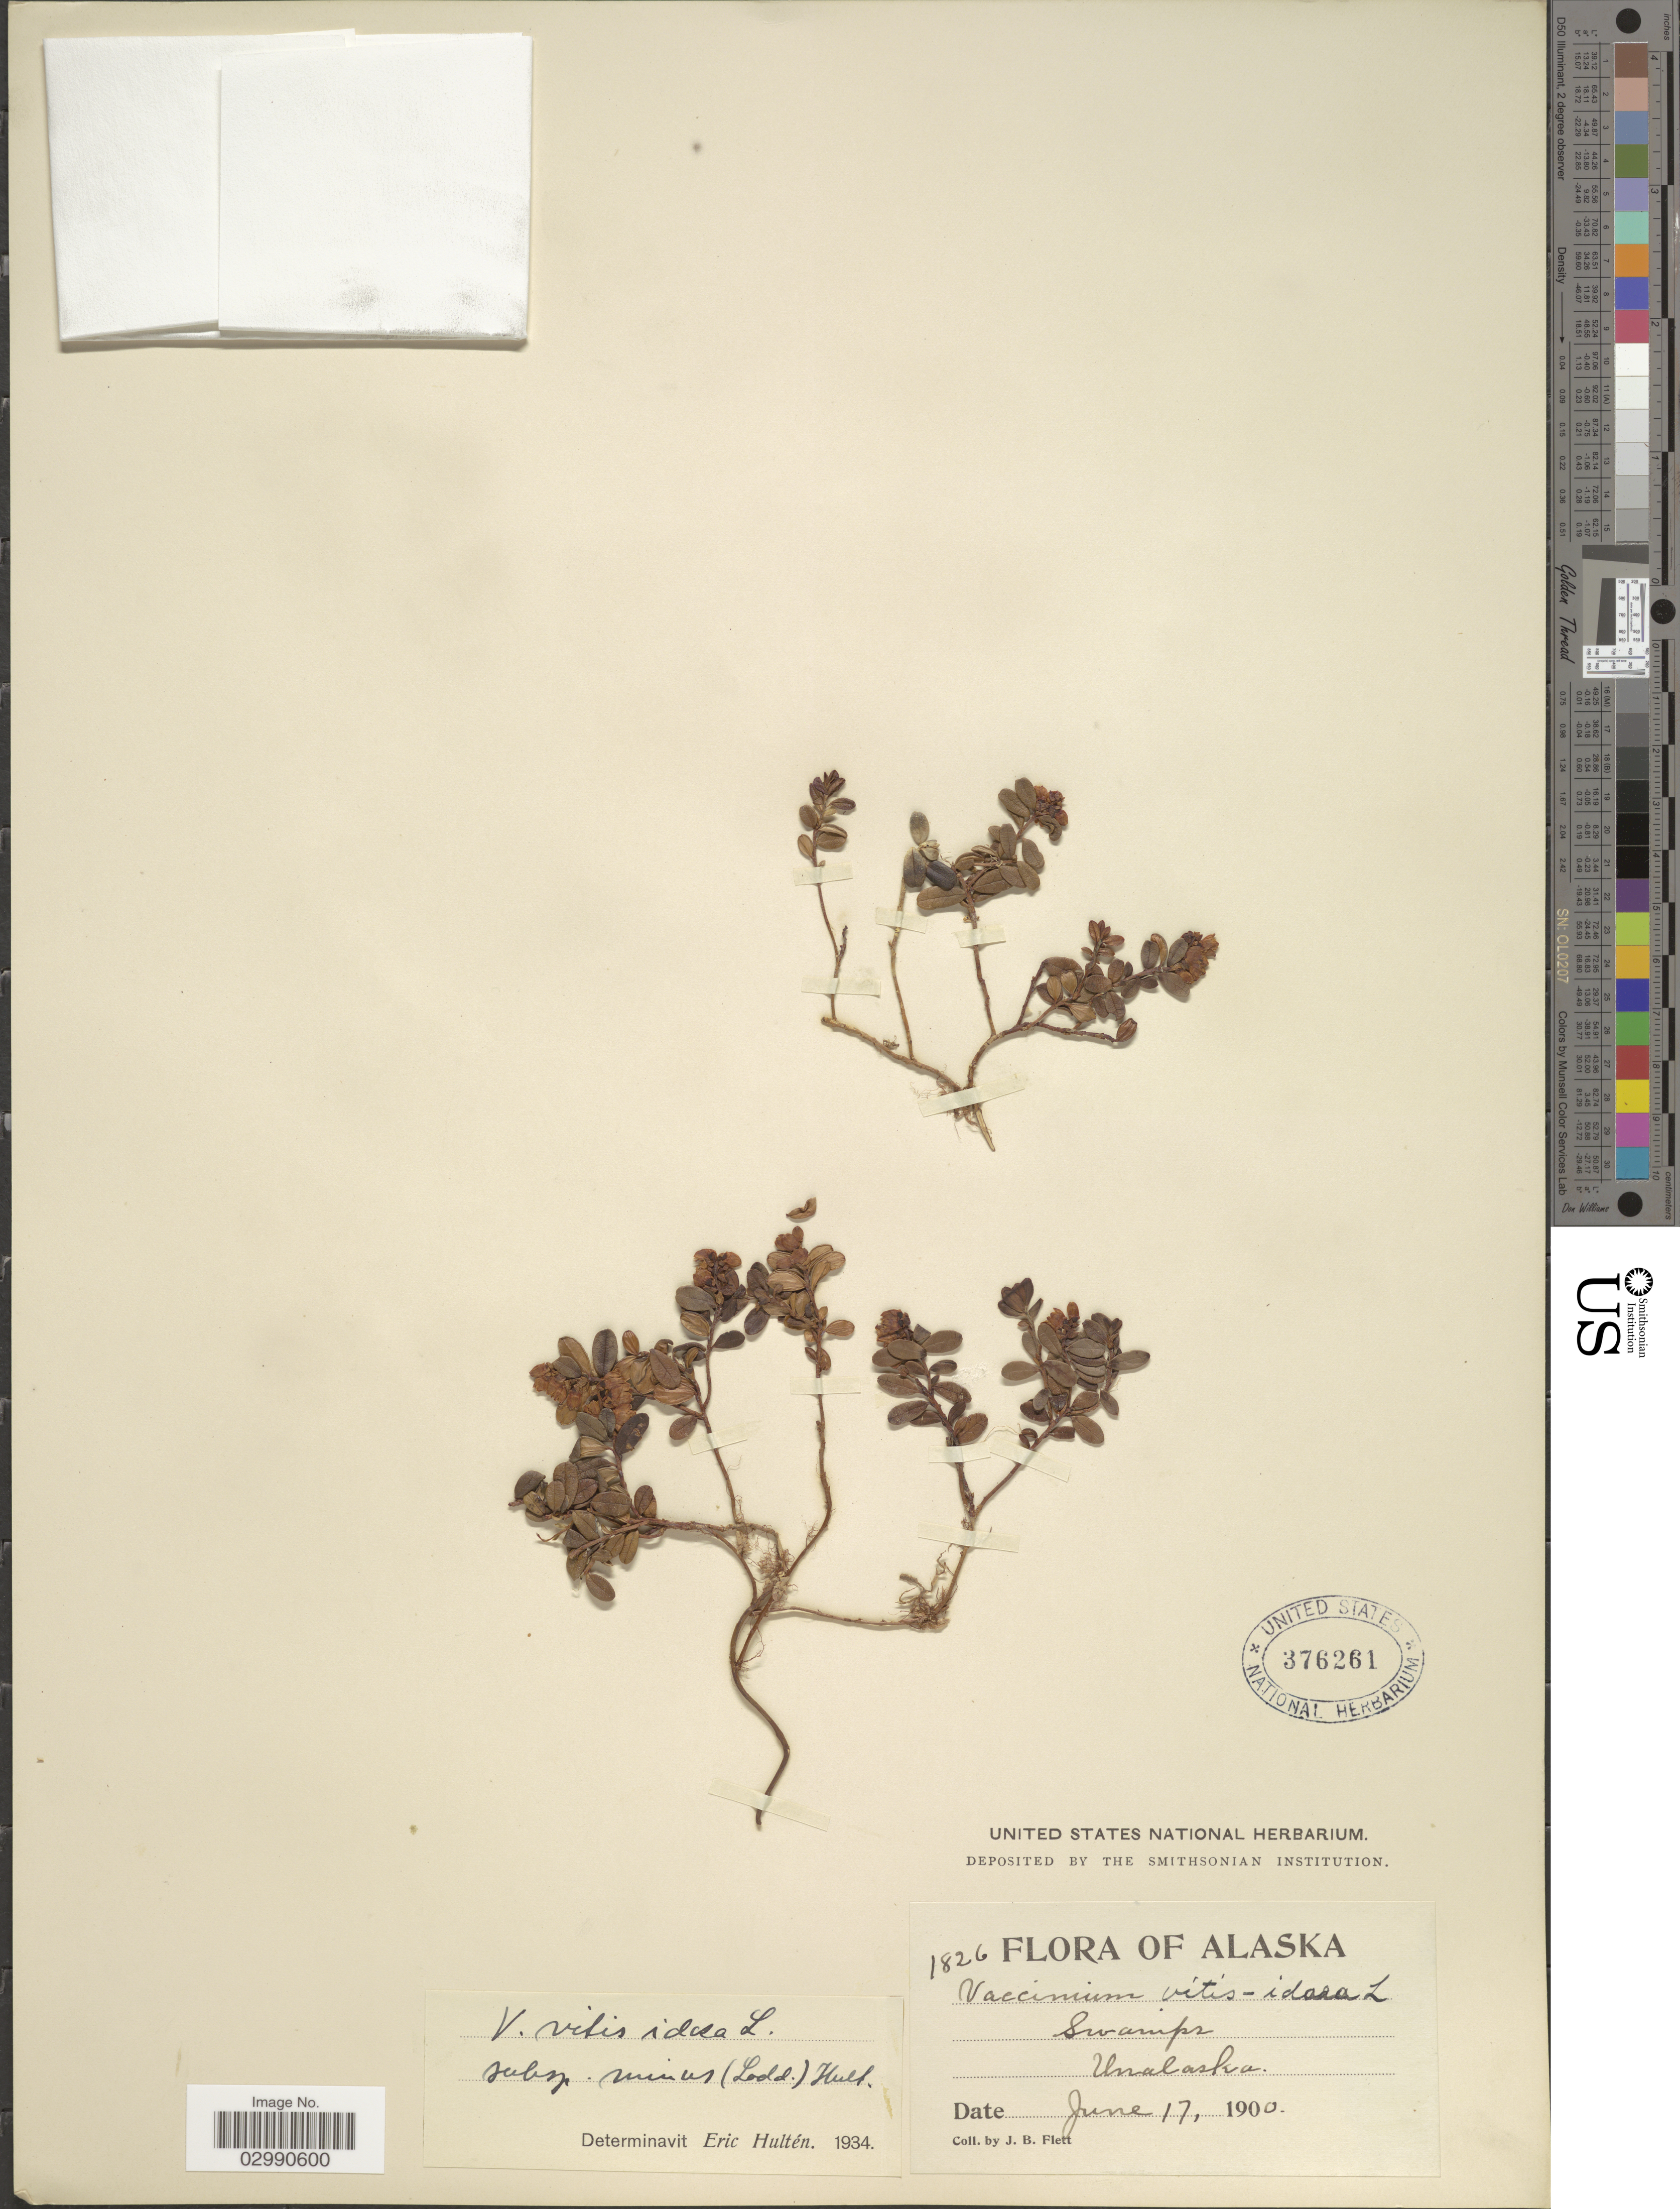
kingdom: Plantae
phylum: Tracheophyta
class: Magnoliopsida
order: Ericales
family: Ericaceae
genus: Vaccinium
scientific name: Vaccinium vitis-idaea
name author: L.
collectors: J. Flett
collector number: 1826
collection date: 1900-06-17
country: United States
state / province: Alaska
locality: Unalaska.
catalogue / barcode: US 376261